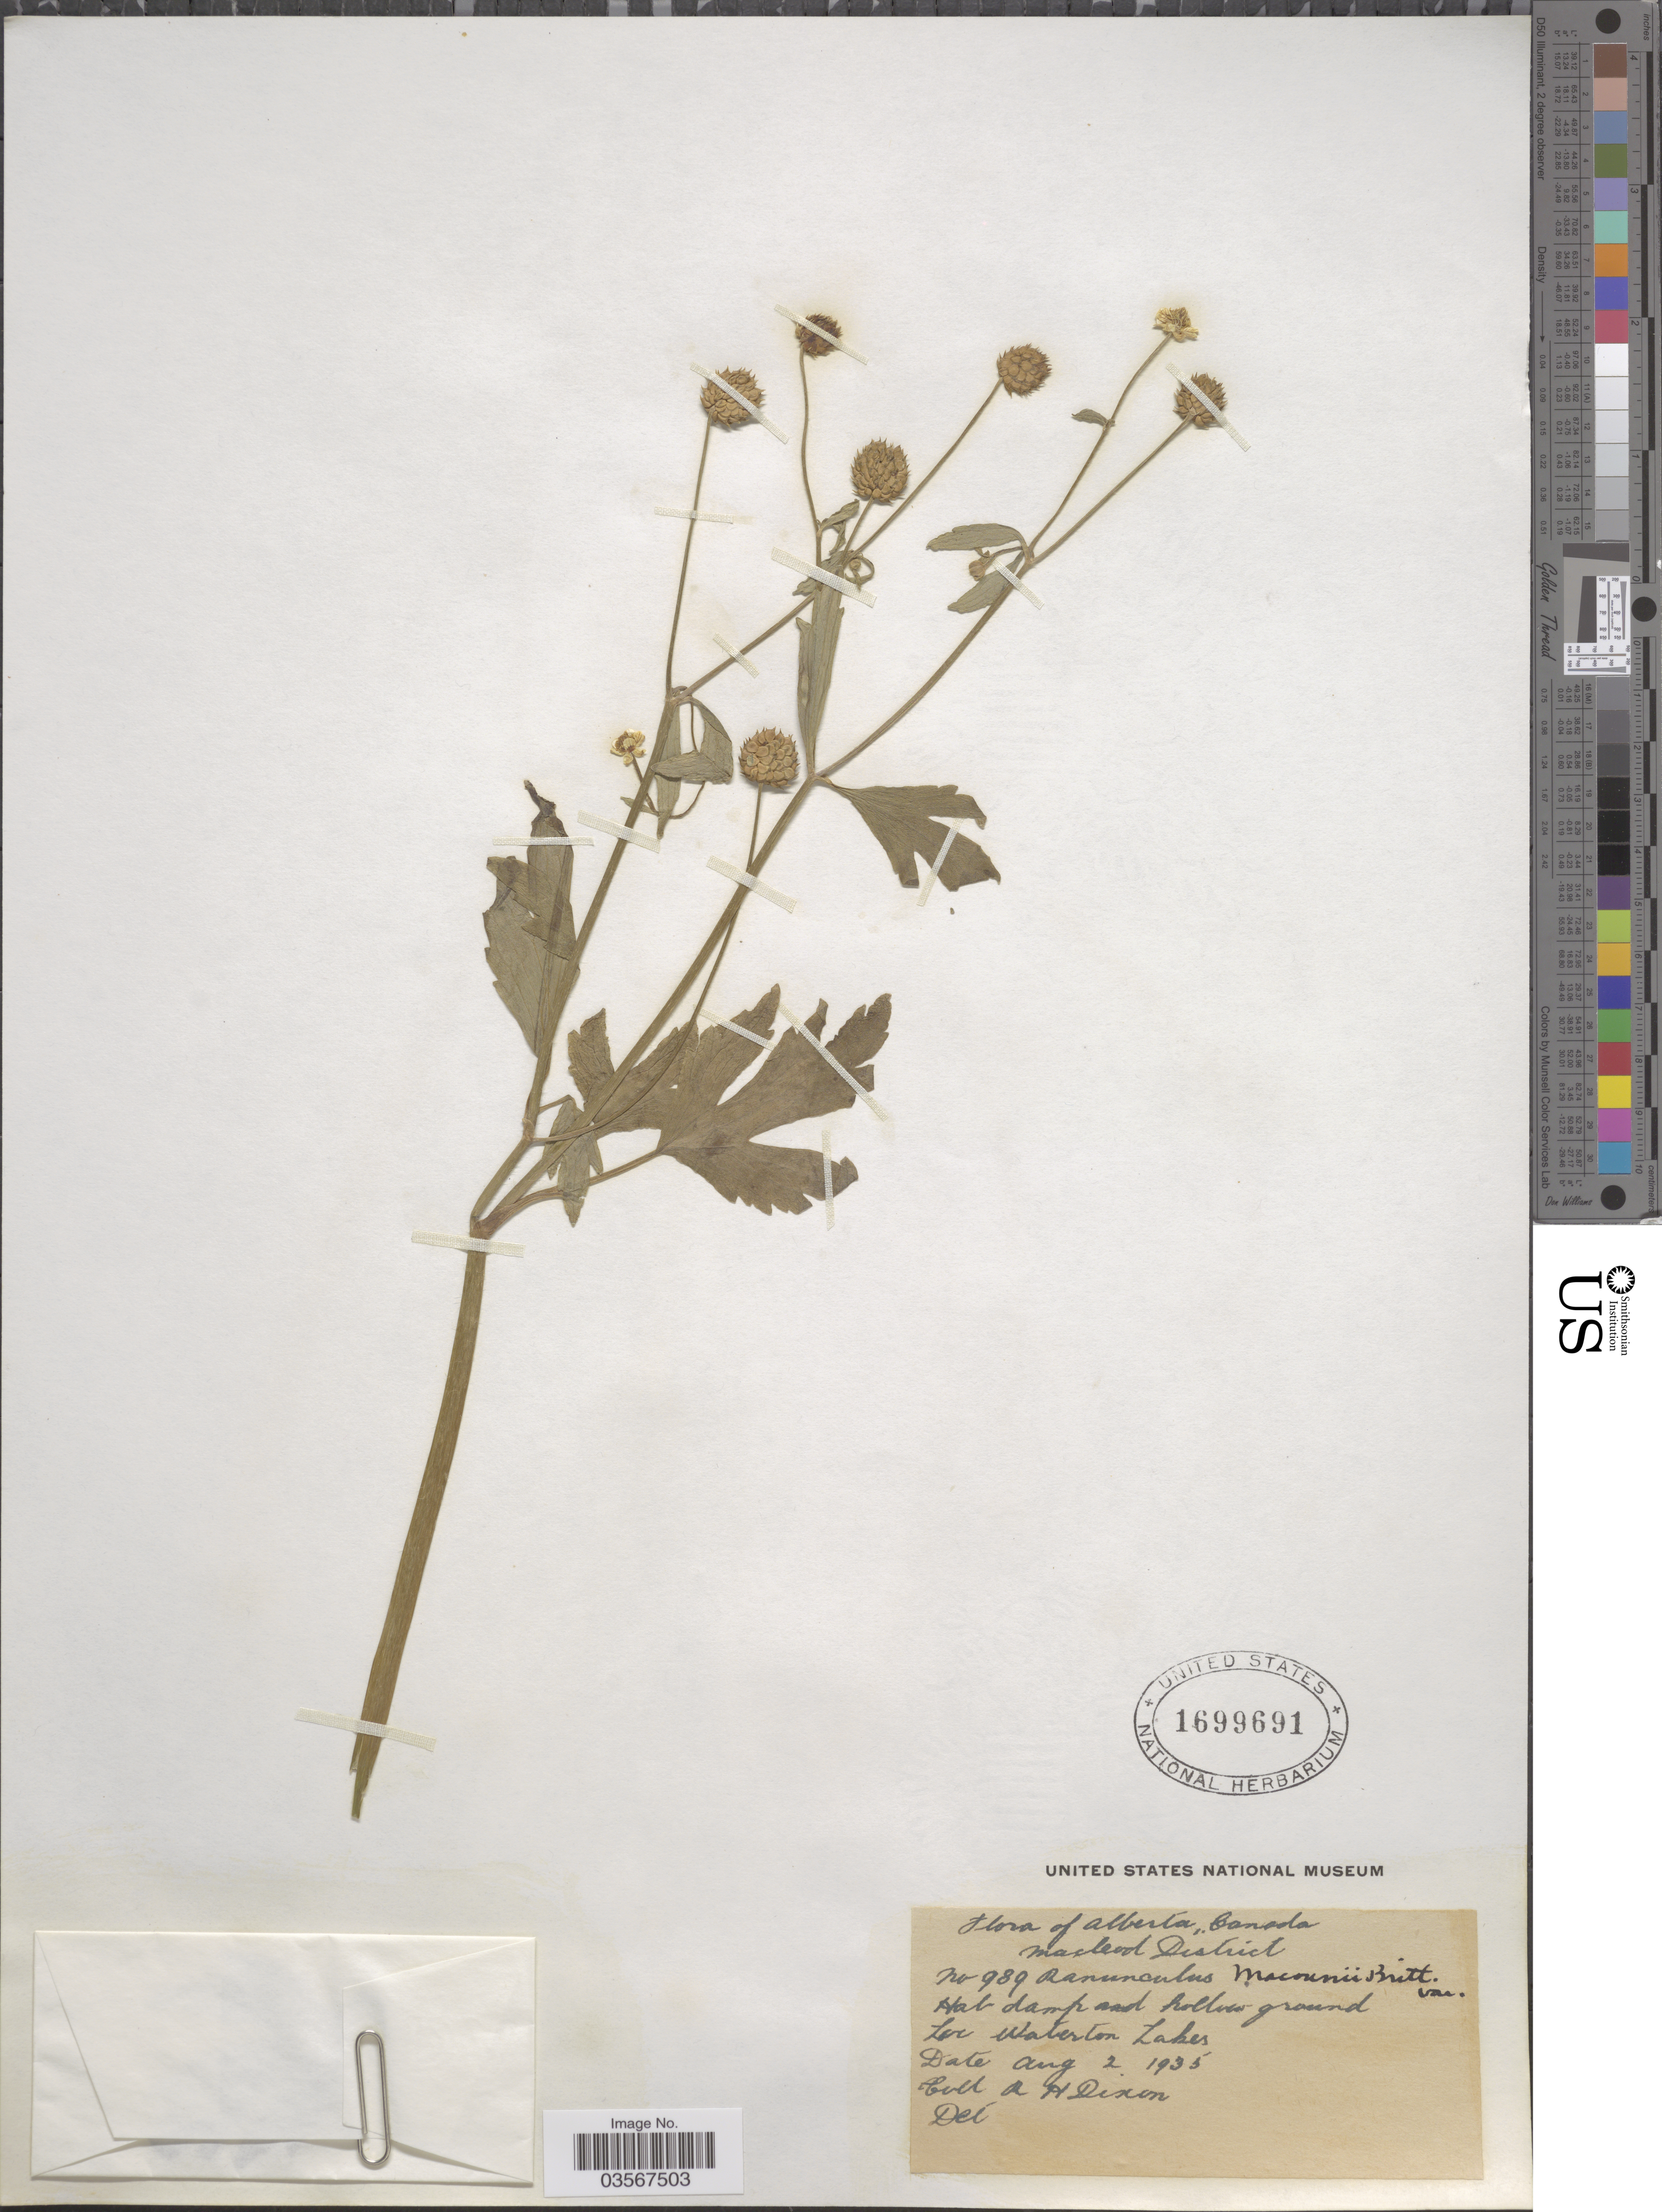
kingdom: Plantae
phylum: Tracheophyta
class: Magnoliopsida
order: Ranunculales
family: Ranunculaceae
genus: Ranunculus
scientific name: Ranunculus macounii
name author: Britton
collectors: R. H. Dixon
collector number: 989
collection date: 1935-08-02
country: Canada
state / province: Alberta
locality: Macleod District. In Waterton Lakes.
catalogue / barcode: US 1699691